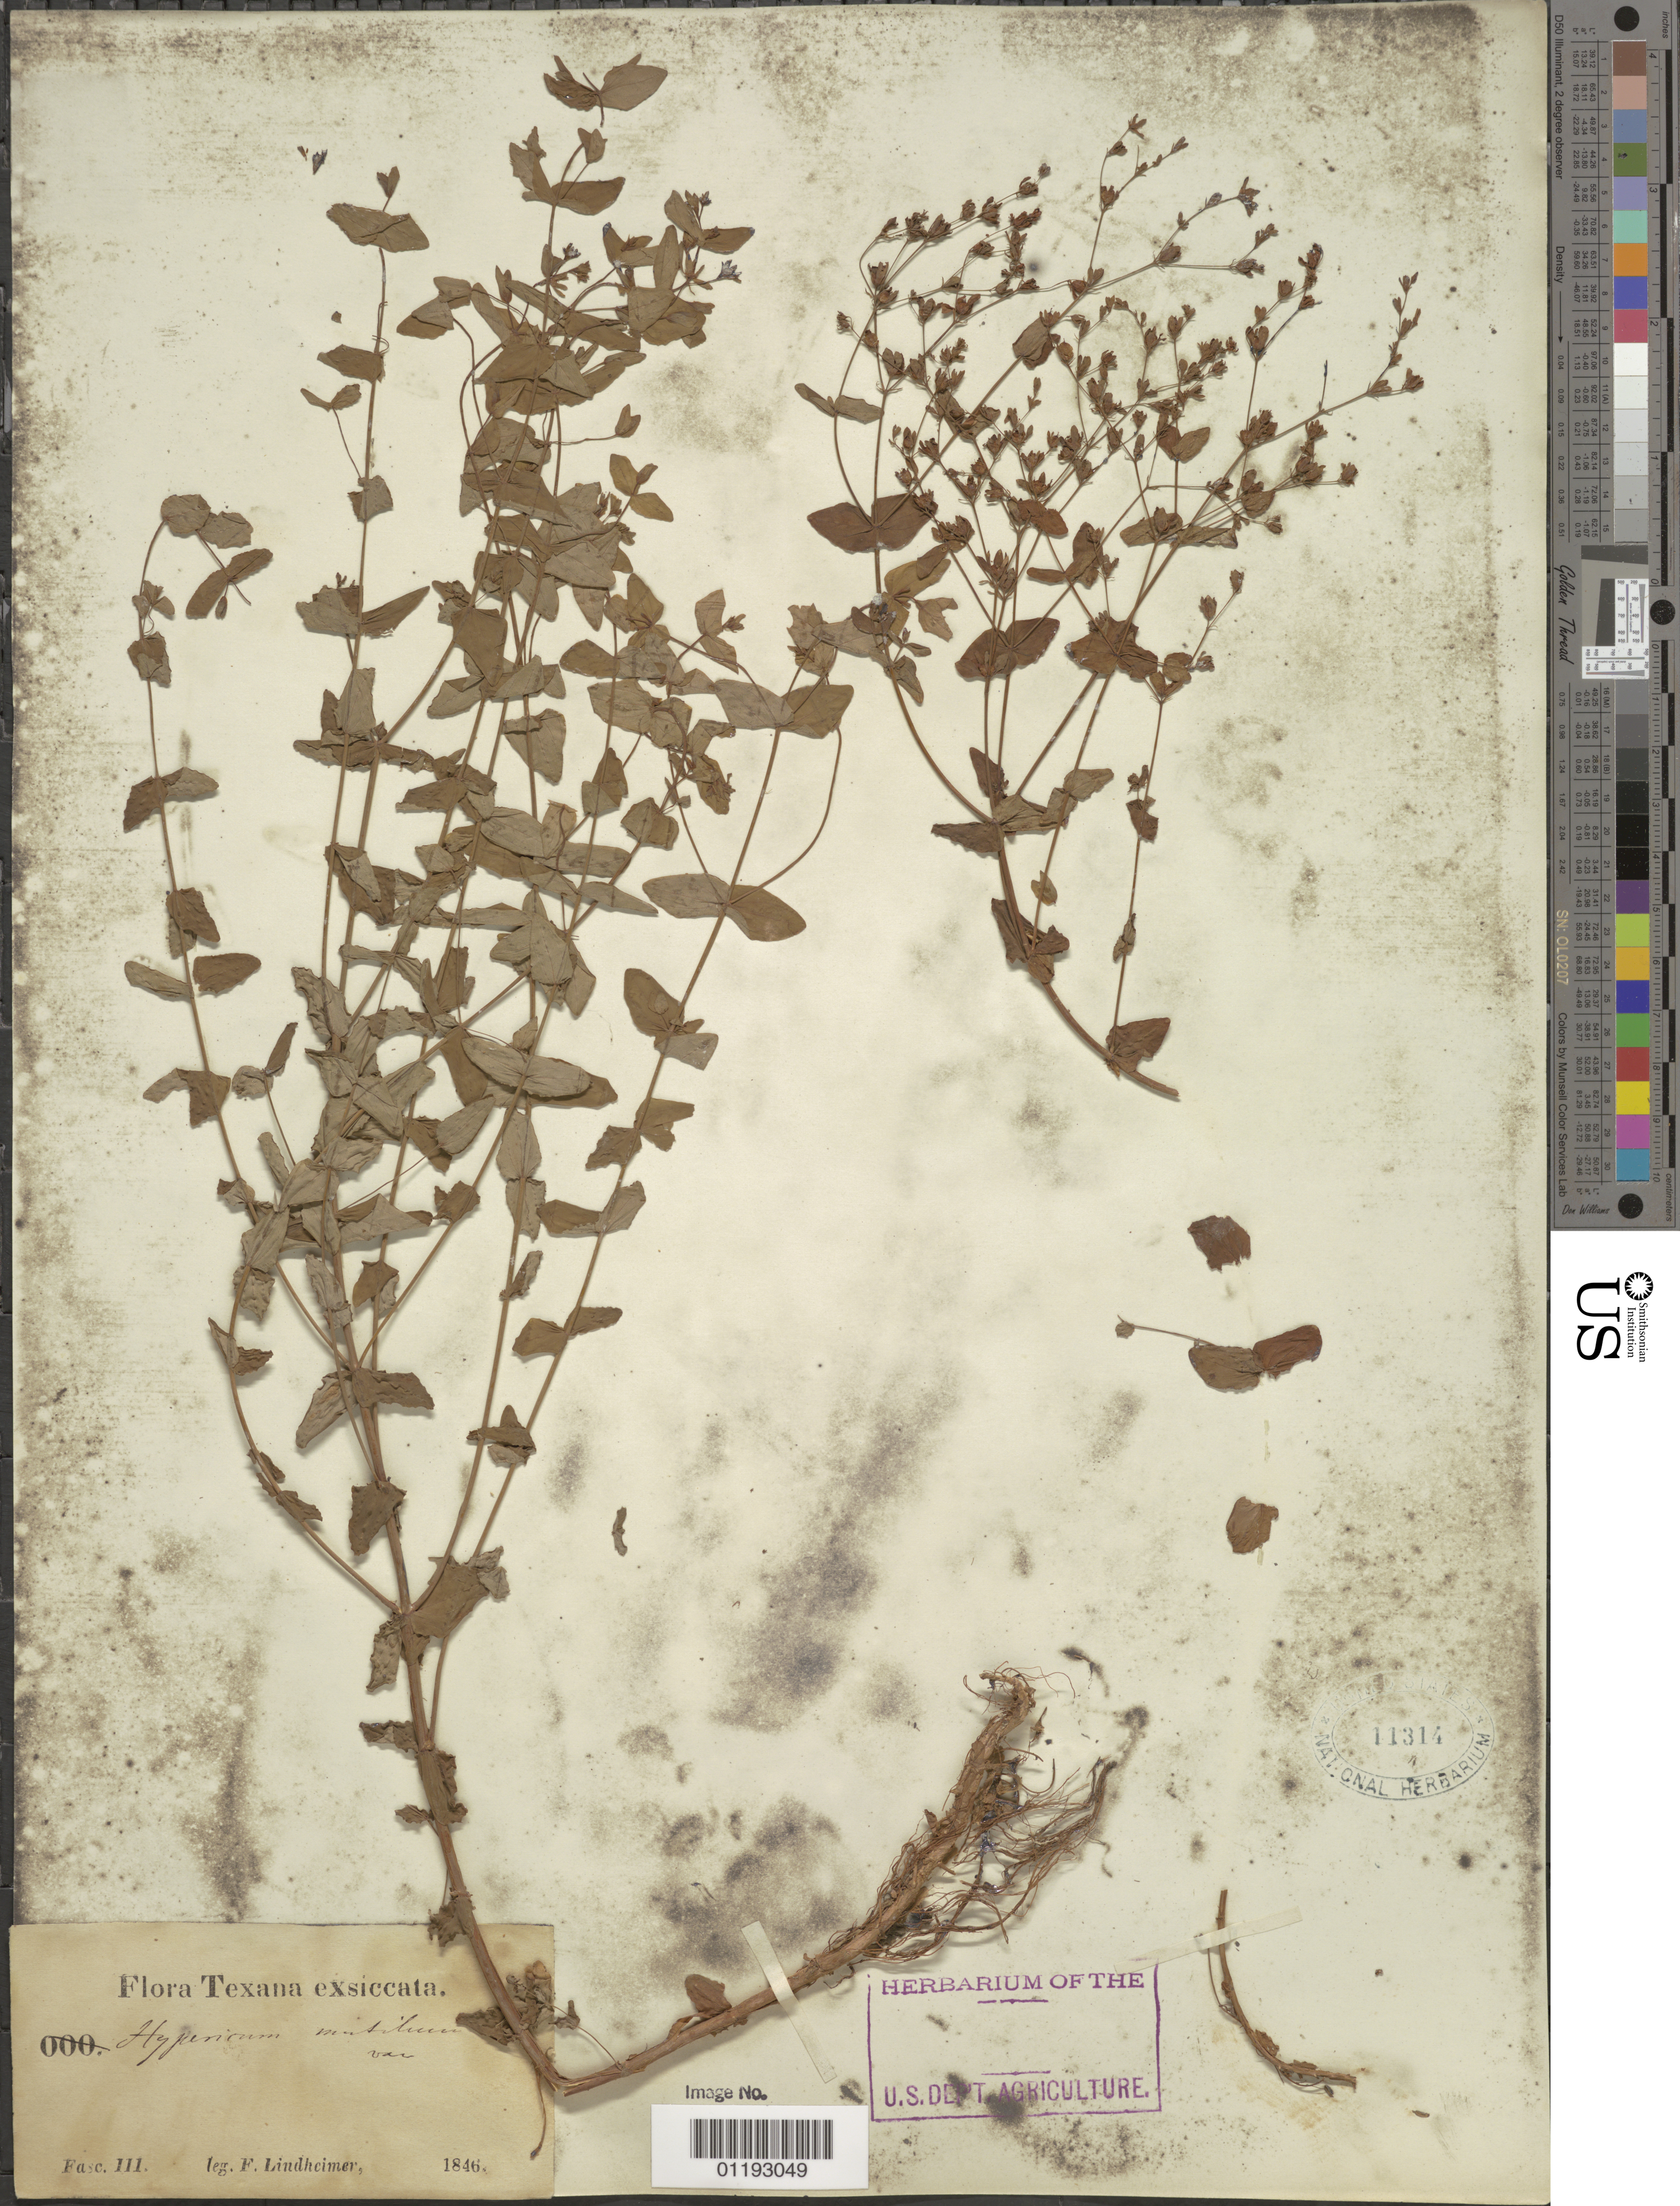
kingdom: Plantae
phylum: Tracheophyta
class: Magnoliopsida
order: Malpighiales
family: Hypericaceae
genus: Hypericum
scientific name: Hypericum mutilum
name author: L.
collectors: F. Lindheimer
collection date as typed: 1846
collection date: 1846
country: United States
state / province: Texas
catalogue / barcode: US 11314